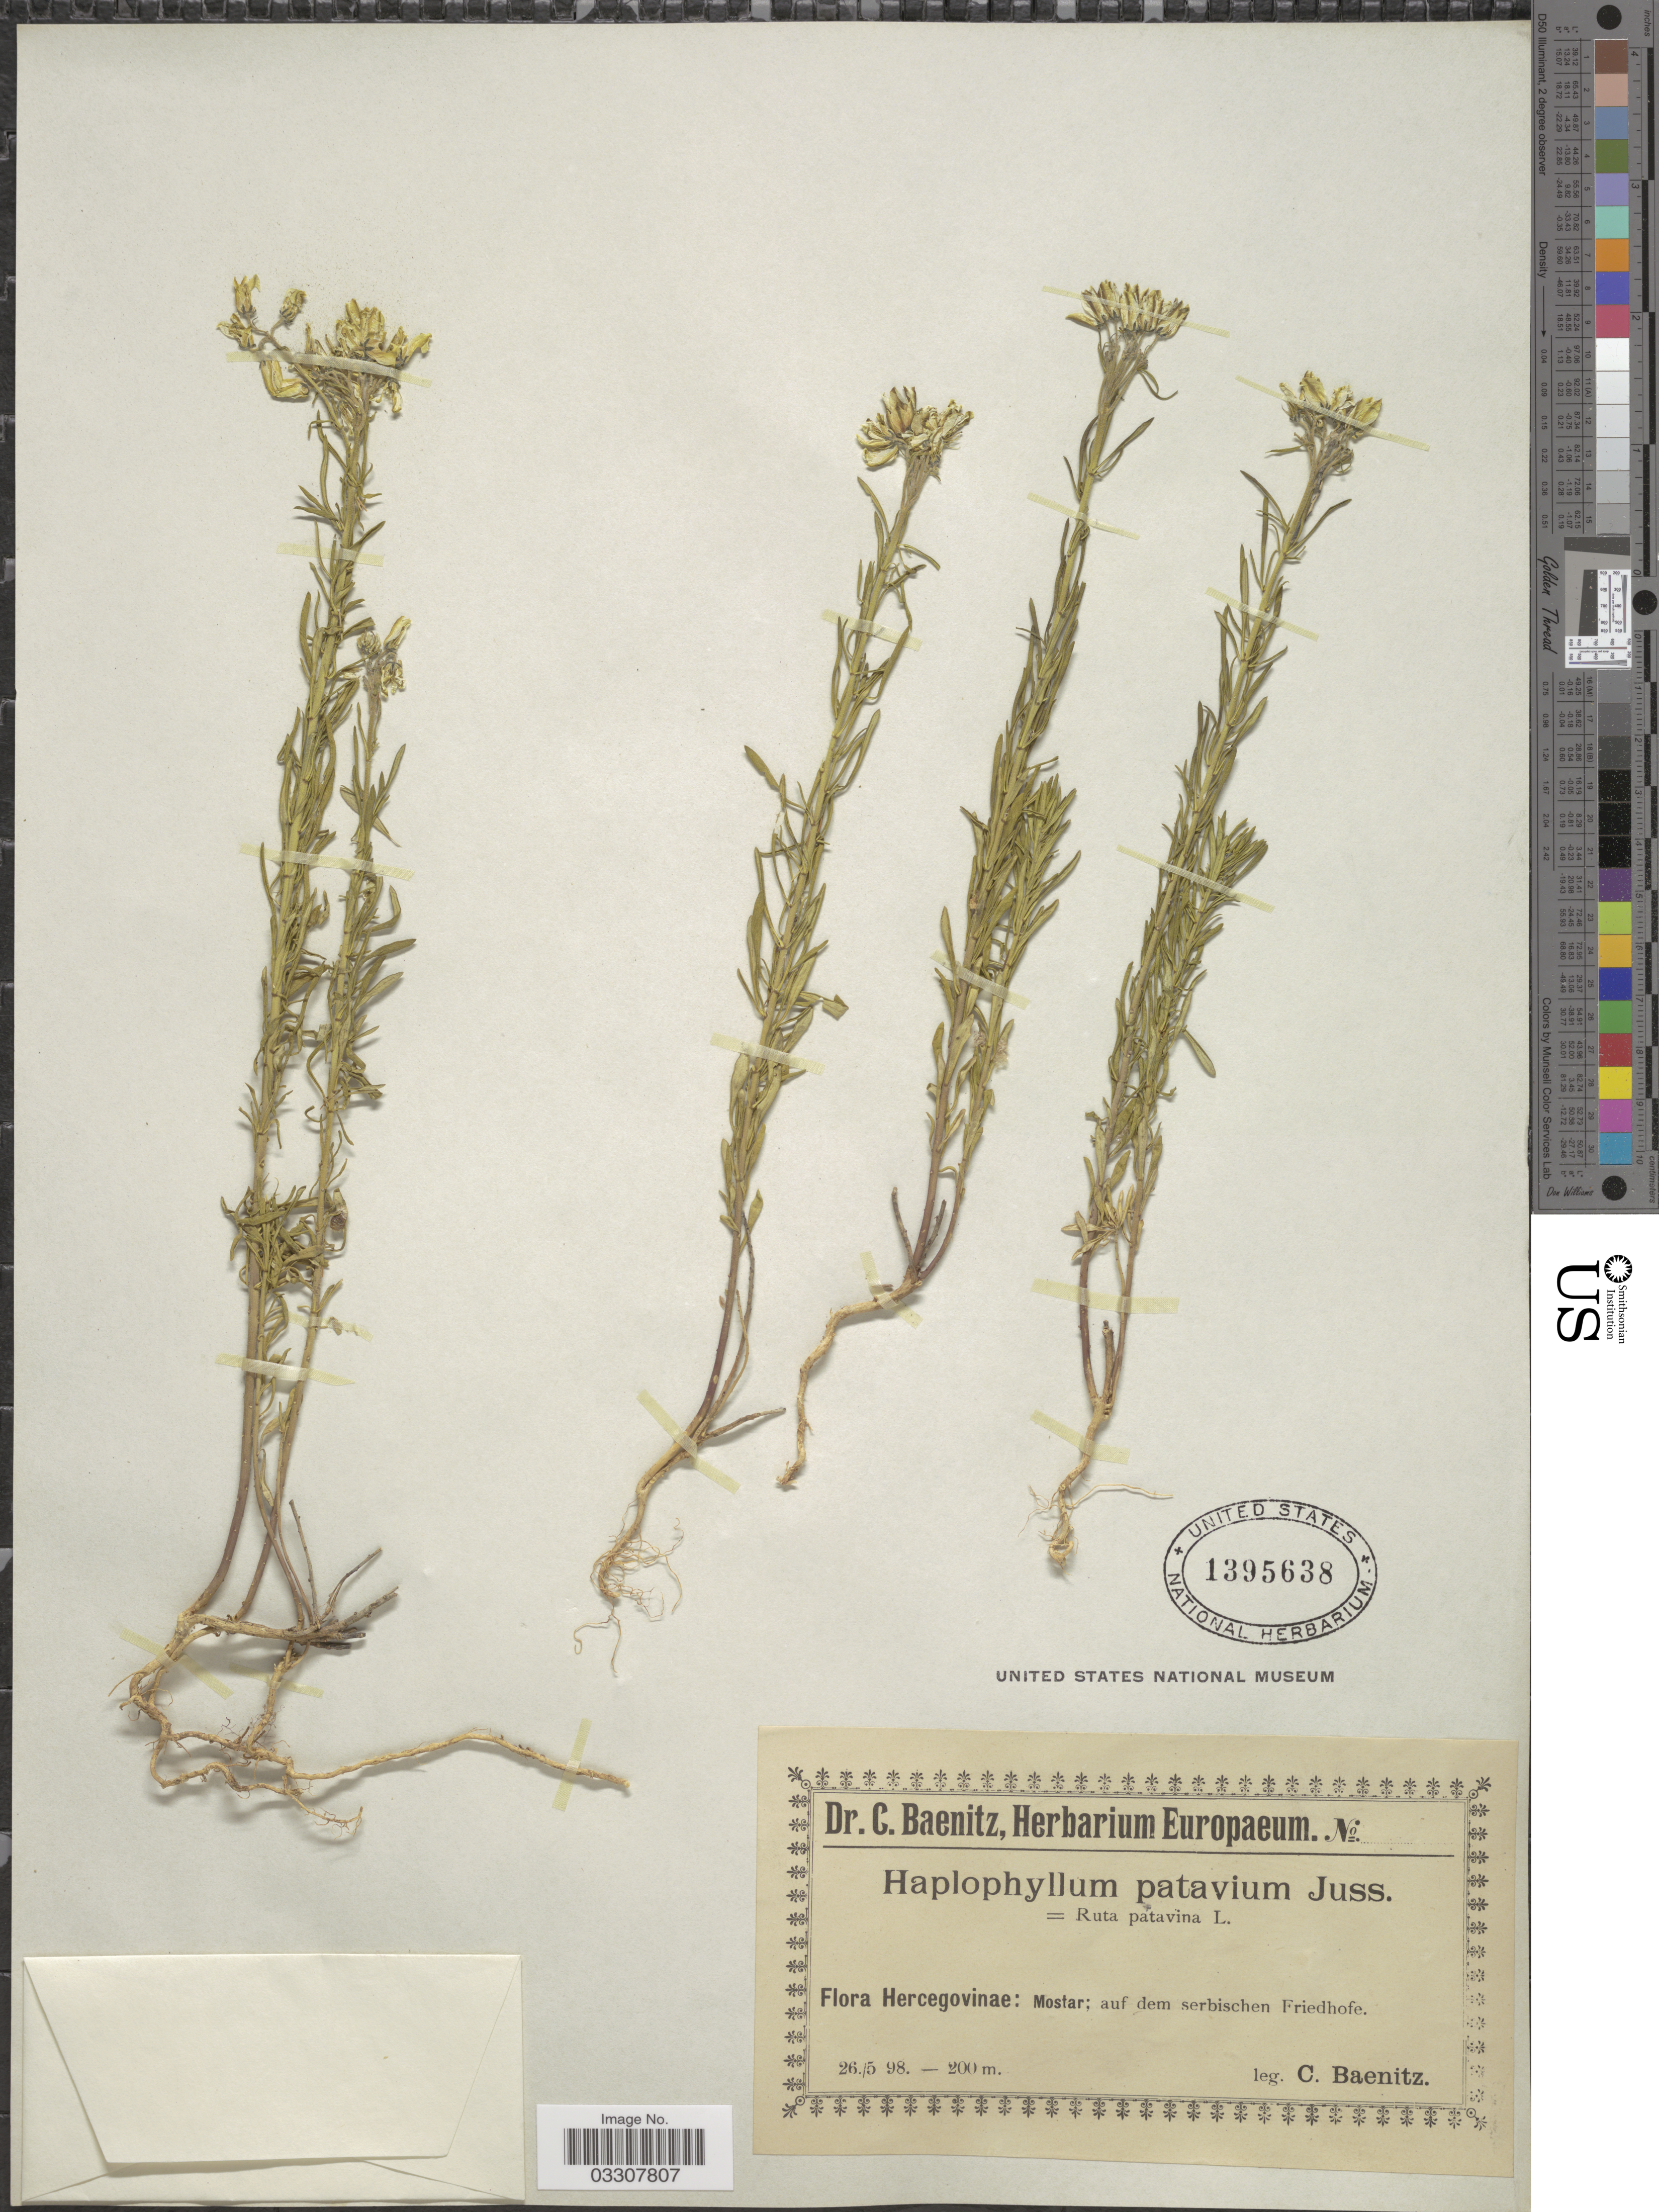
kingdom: Plantae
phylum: Tracheophyta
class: Magnoliopsida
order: Sapindales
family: Rutaceae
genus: Haplophyllum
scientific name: Haplophyllum patavinum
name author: (L.) G. Don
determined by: Strong, Mark T., (BOT), Smithsonian Institution - National Museum of Natural History (UNITED STATES)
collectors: C. G. Baenitz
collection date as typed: Transcribed d/m/y: 26/5/98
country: Bosnia and Herzegovina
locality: Hercegovinae: Mostar; auf dem serbischen Friedhofe.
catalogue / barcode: US 1395638